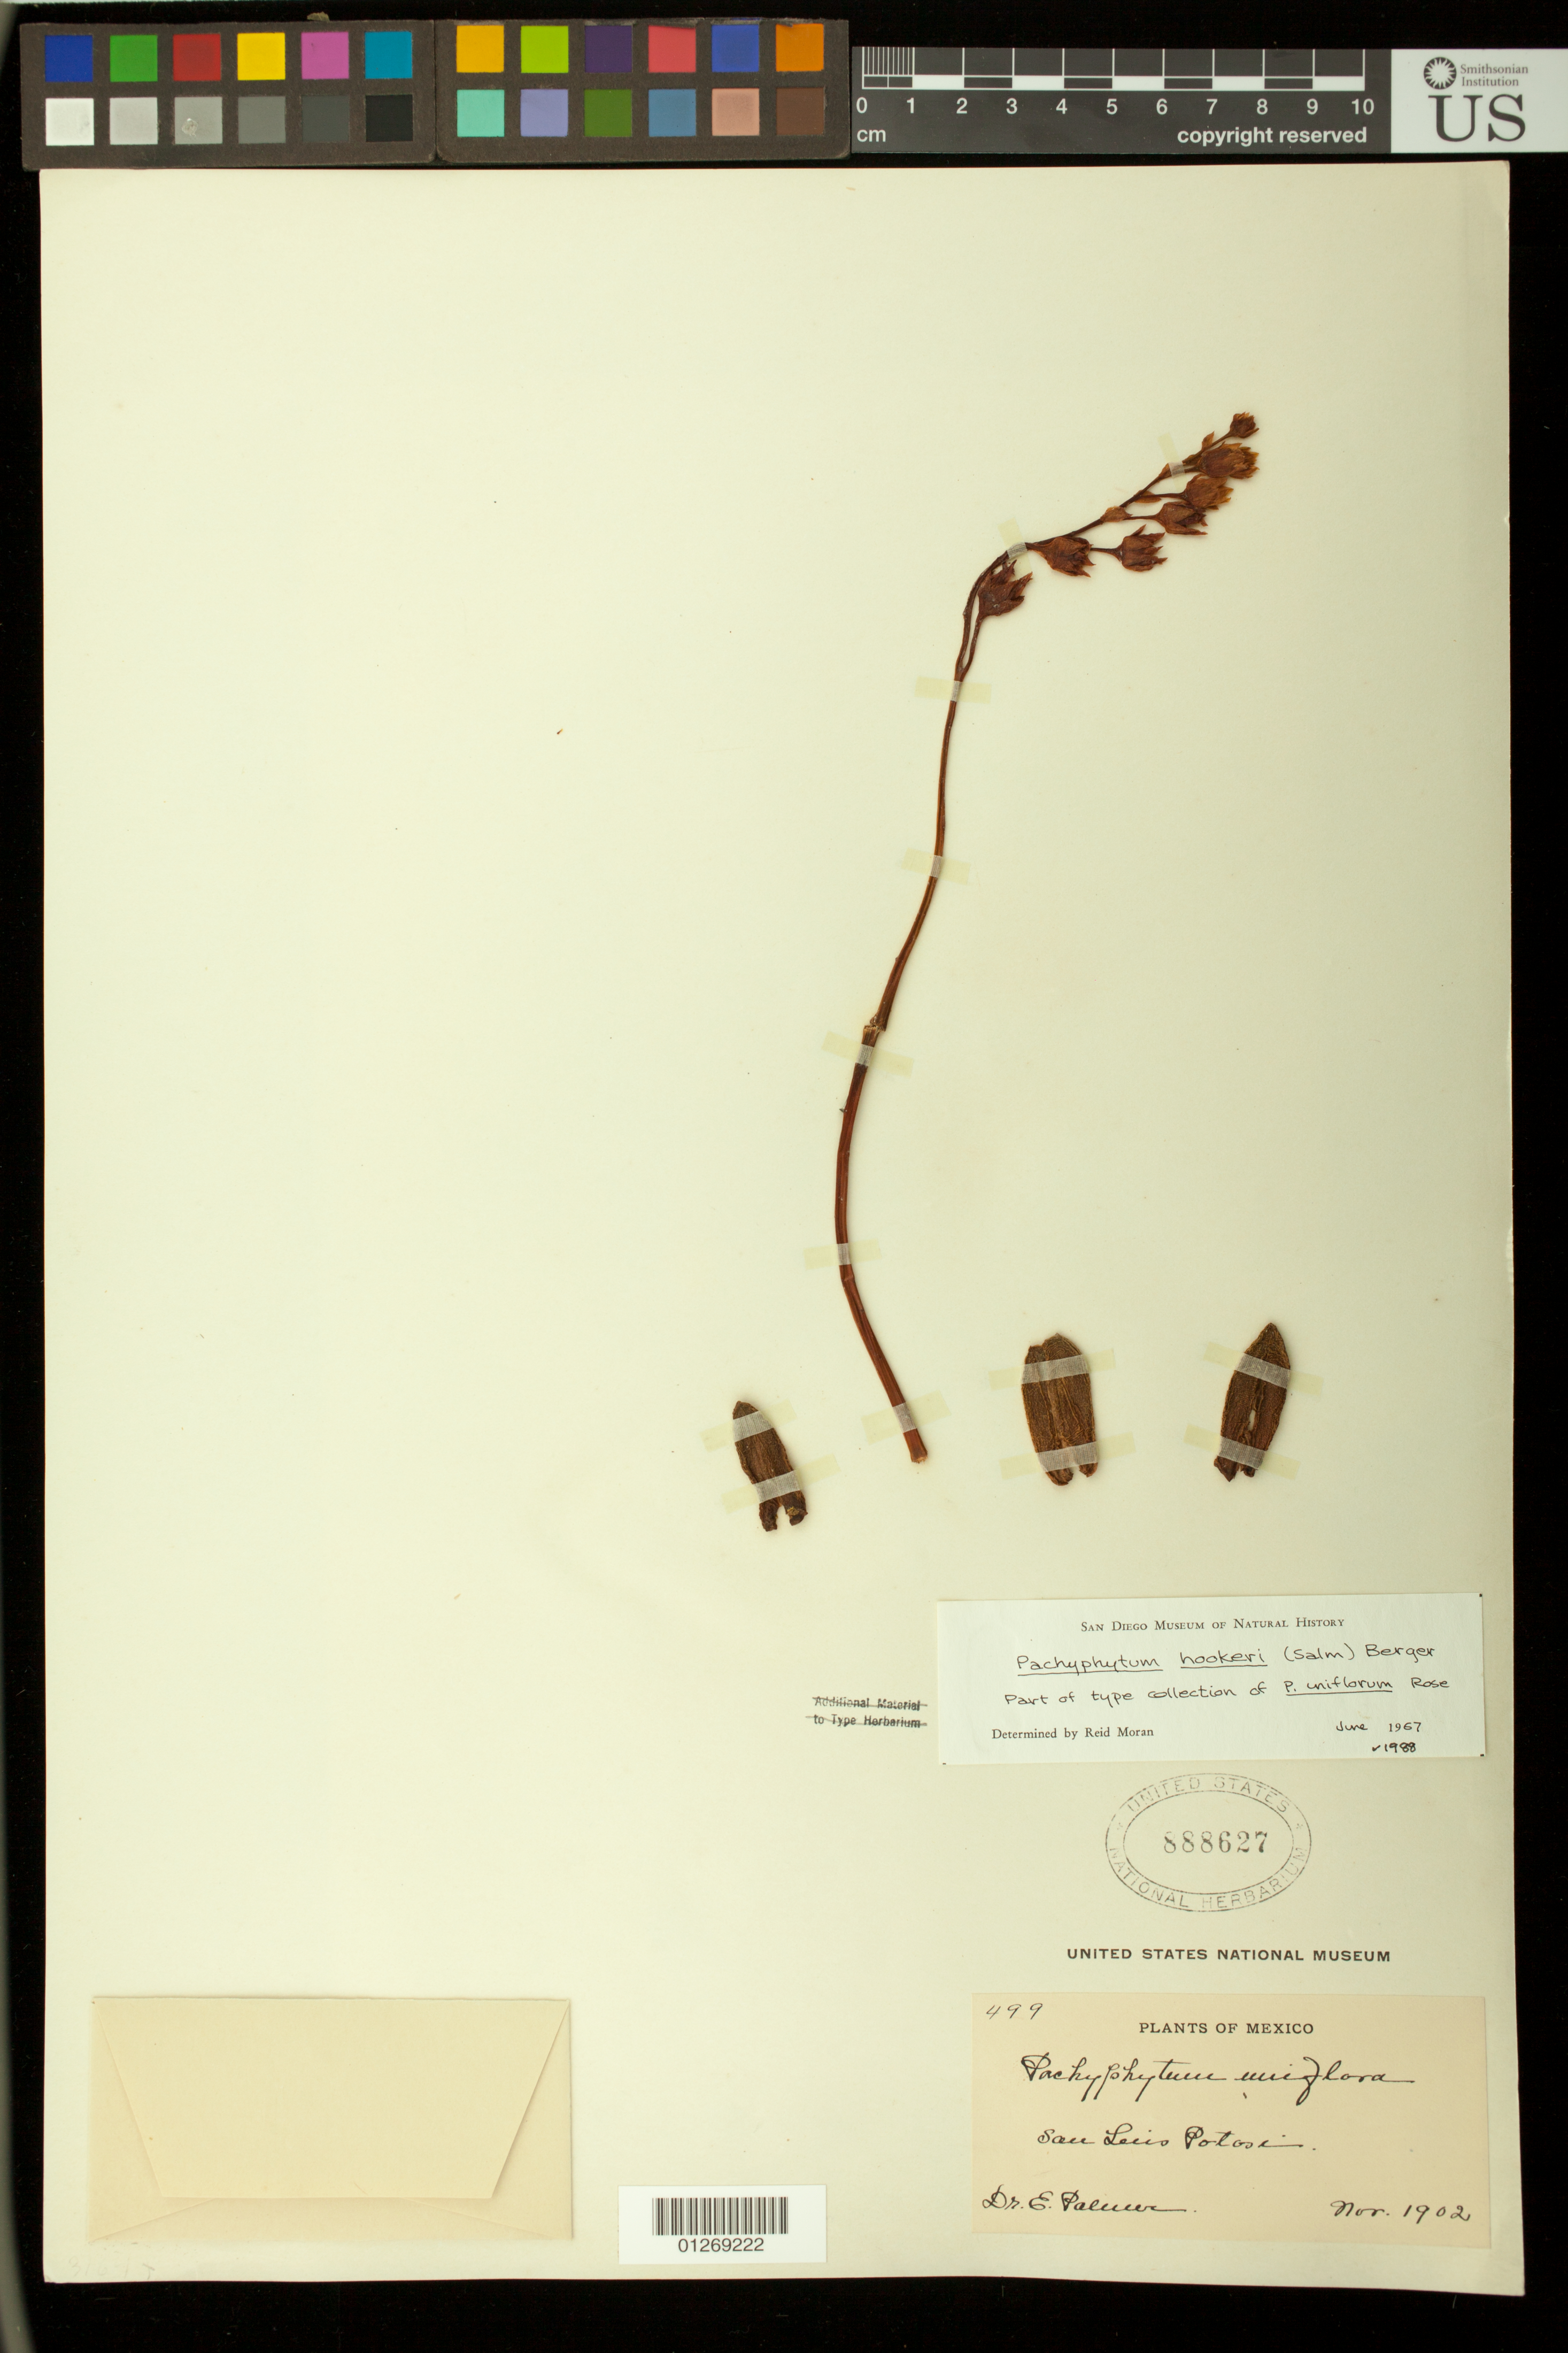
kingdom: Plantae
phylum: Tracheophyta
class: Magnoliopsida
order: Saxifragales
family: Crassulaceae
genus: Pachyphytum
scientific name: Pachyphytum uniflorum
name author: Rose in Britton & Rose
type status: Possible Type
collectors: E. Palmer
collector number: Rose 499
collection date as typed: Nov 1902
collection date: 1902-11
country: Mexico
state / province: San Luis Potosi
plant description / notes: Annotated as "part of type collection" by R. Moran (1967, 1988); apparently made from cultivated plant, probably clonotype but dubiously type material.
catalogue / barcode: US 888627